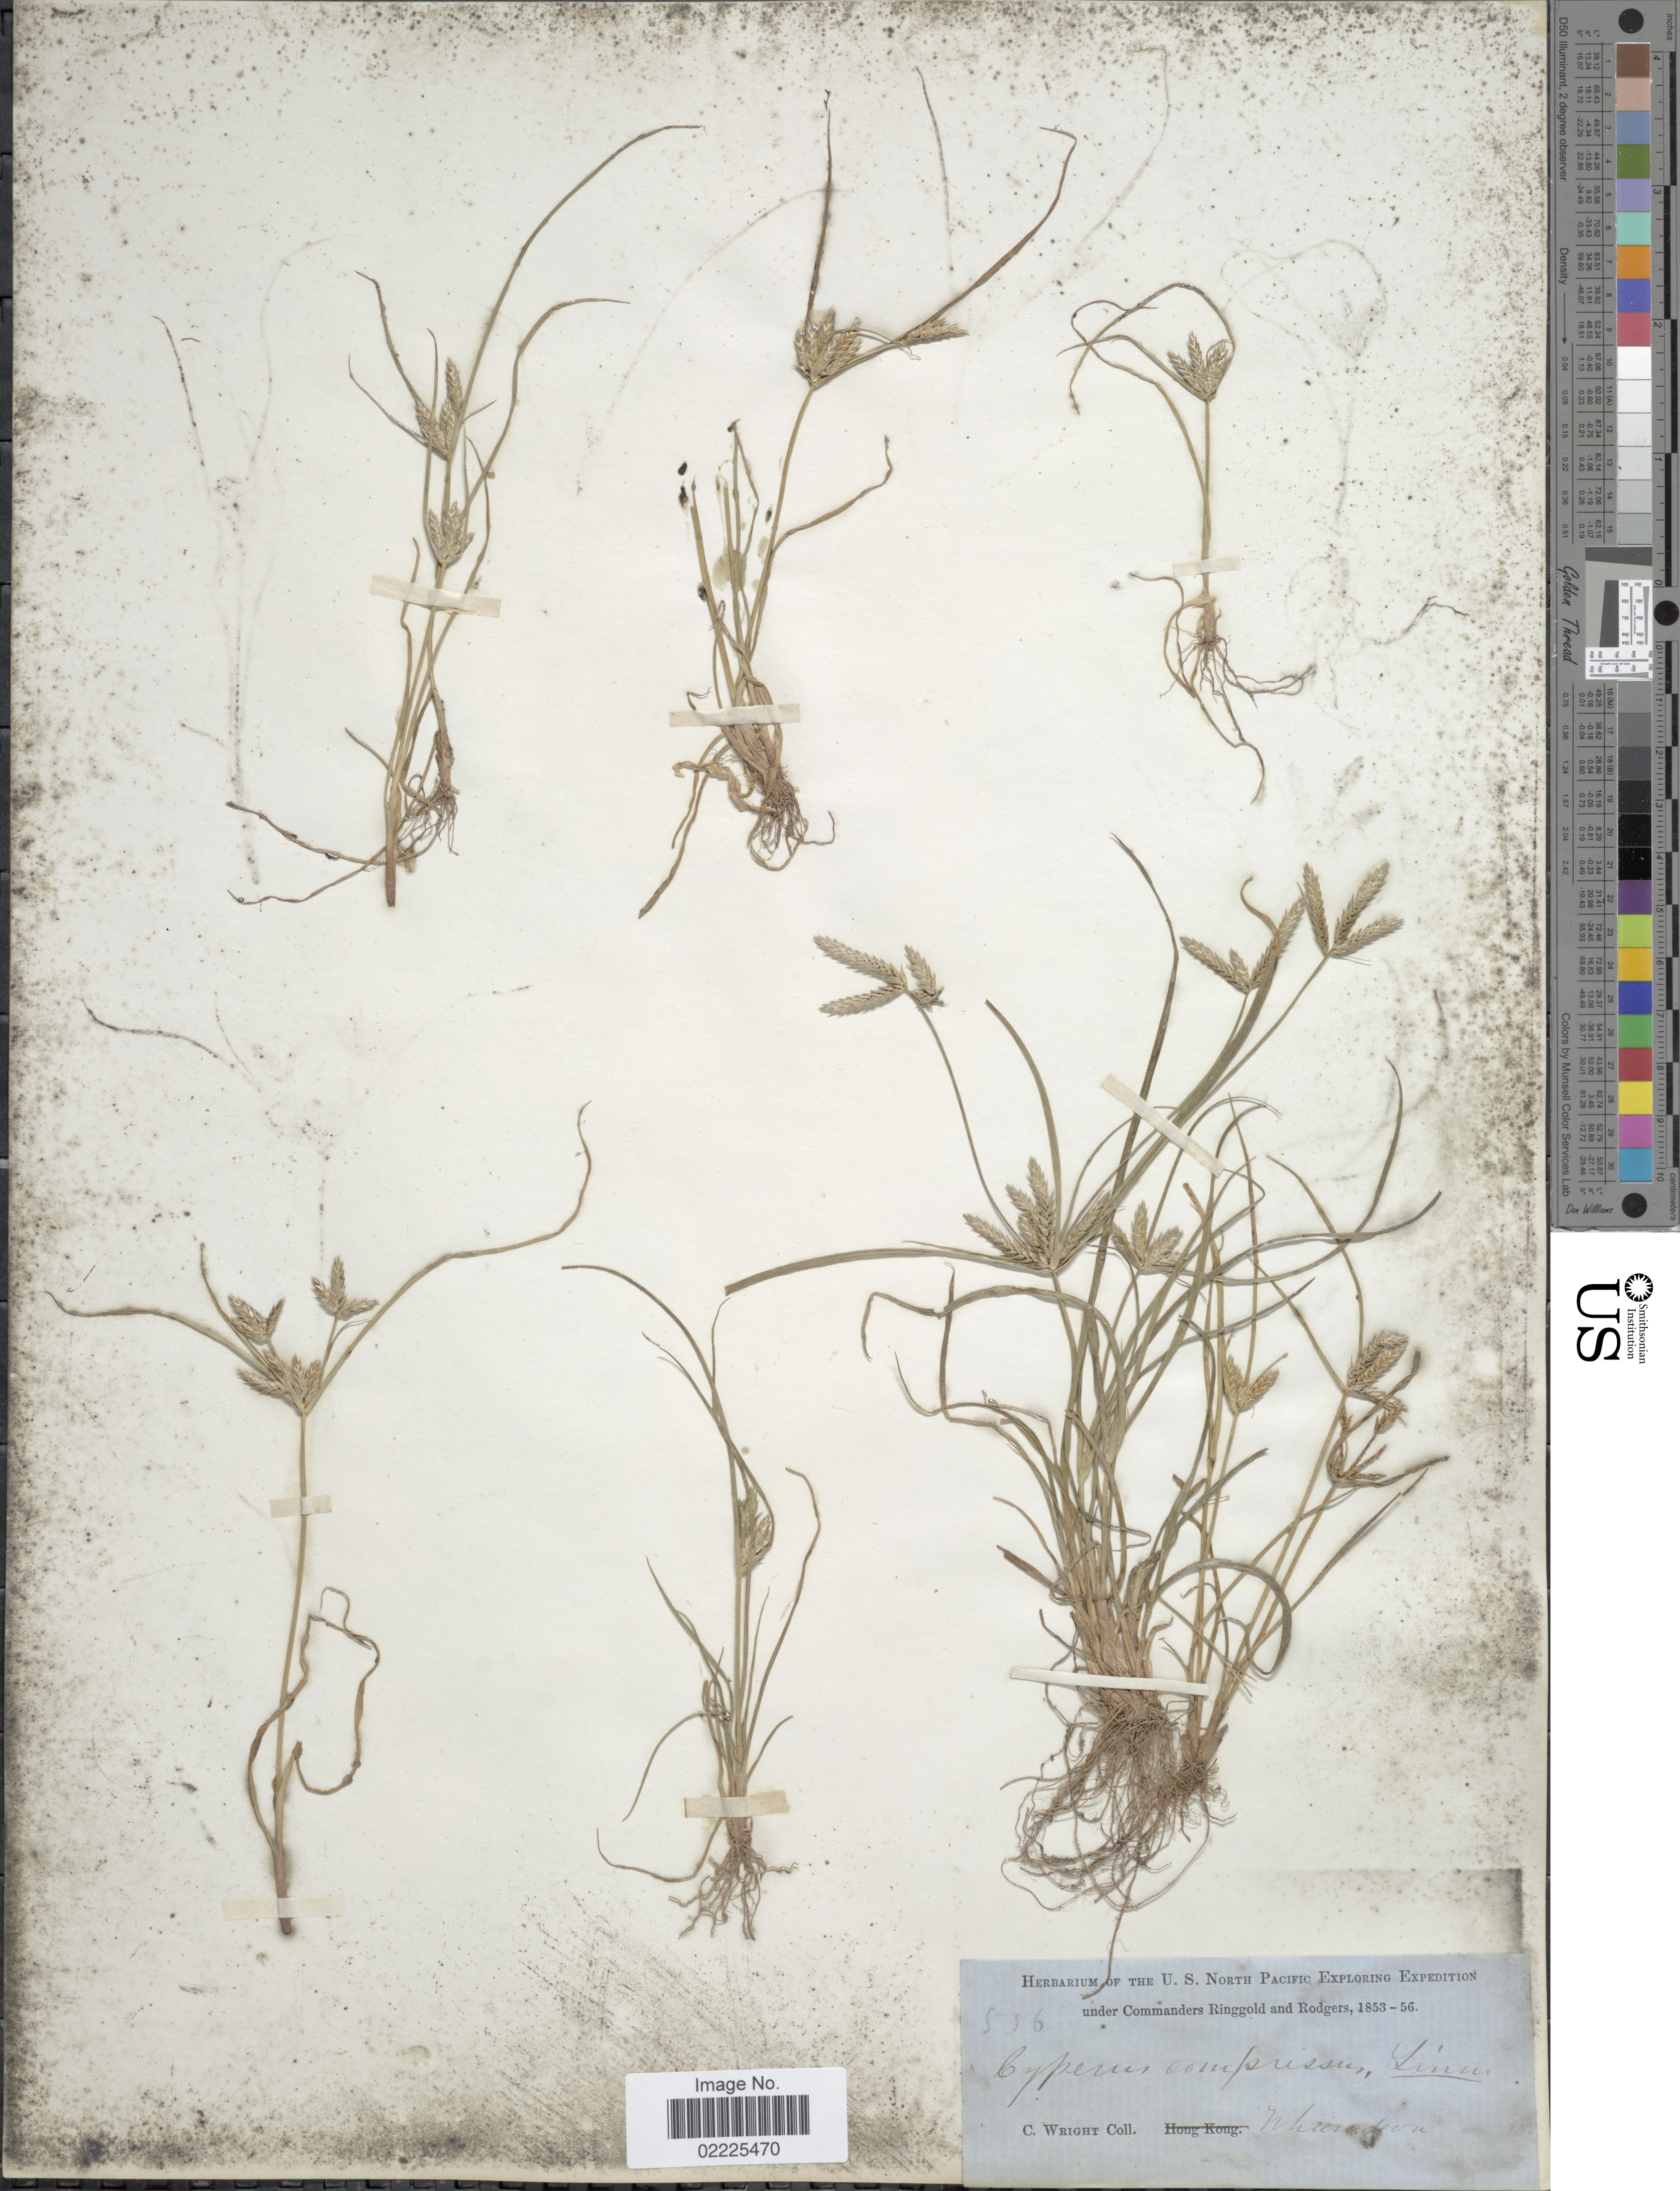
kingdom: Plantae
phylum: Tracheophyta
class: Liliopsida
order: Poales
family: Cyperaceae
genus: Cyperus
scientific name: Cyperus compressus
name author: L.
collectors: C. Wright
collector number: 556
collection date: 1853/1856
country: China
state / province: Guangdong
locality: Whampoa